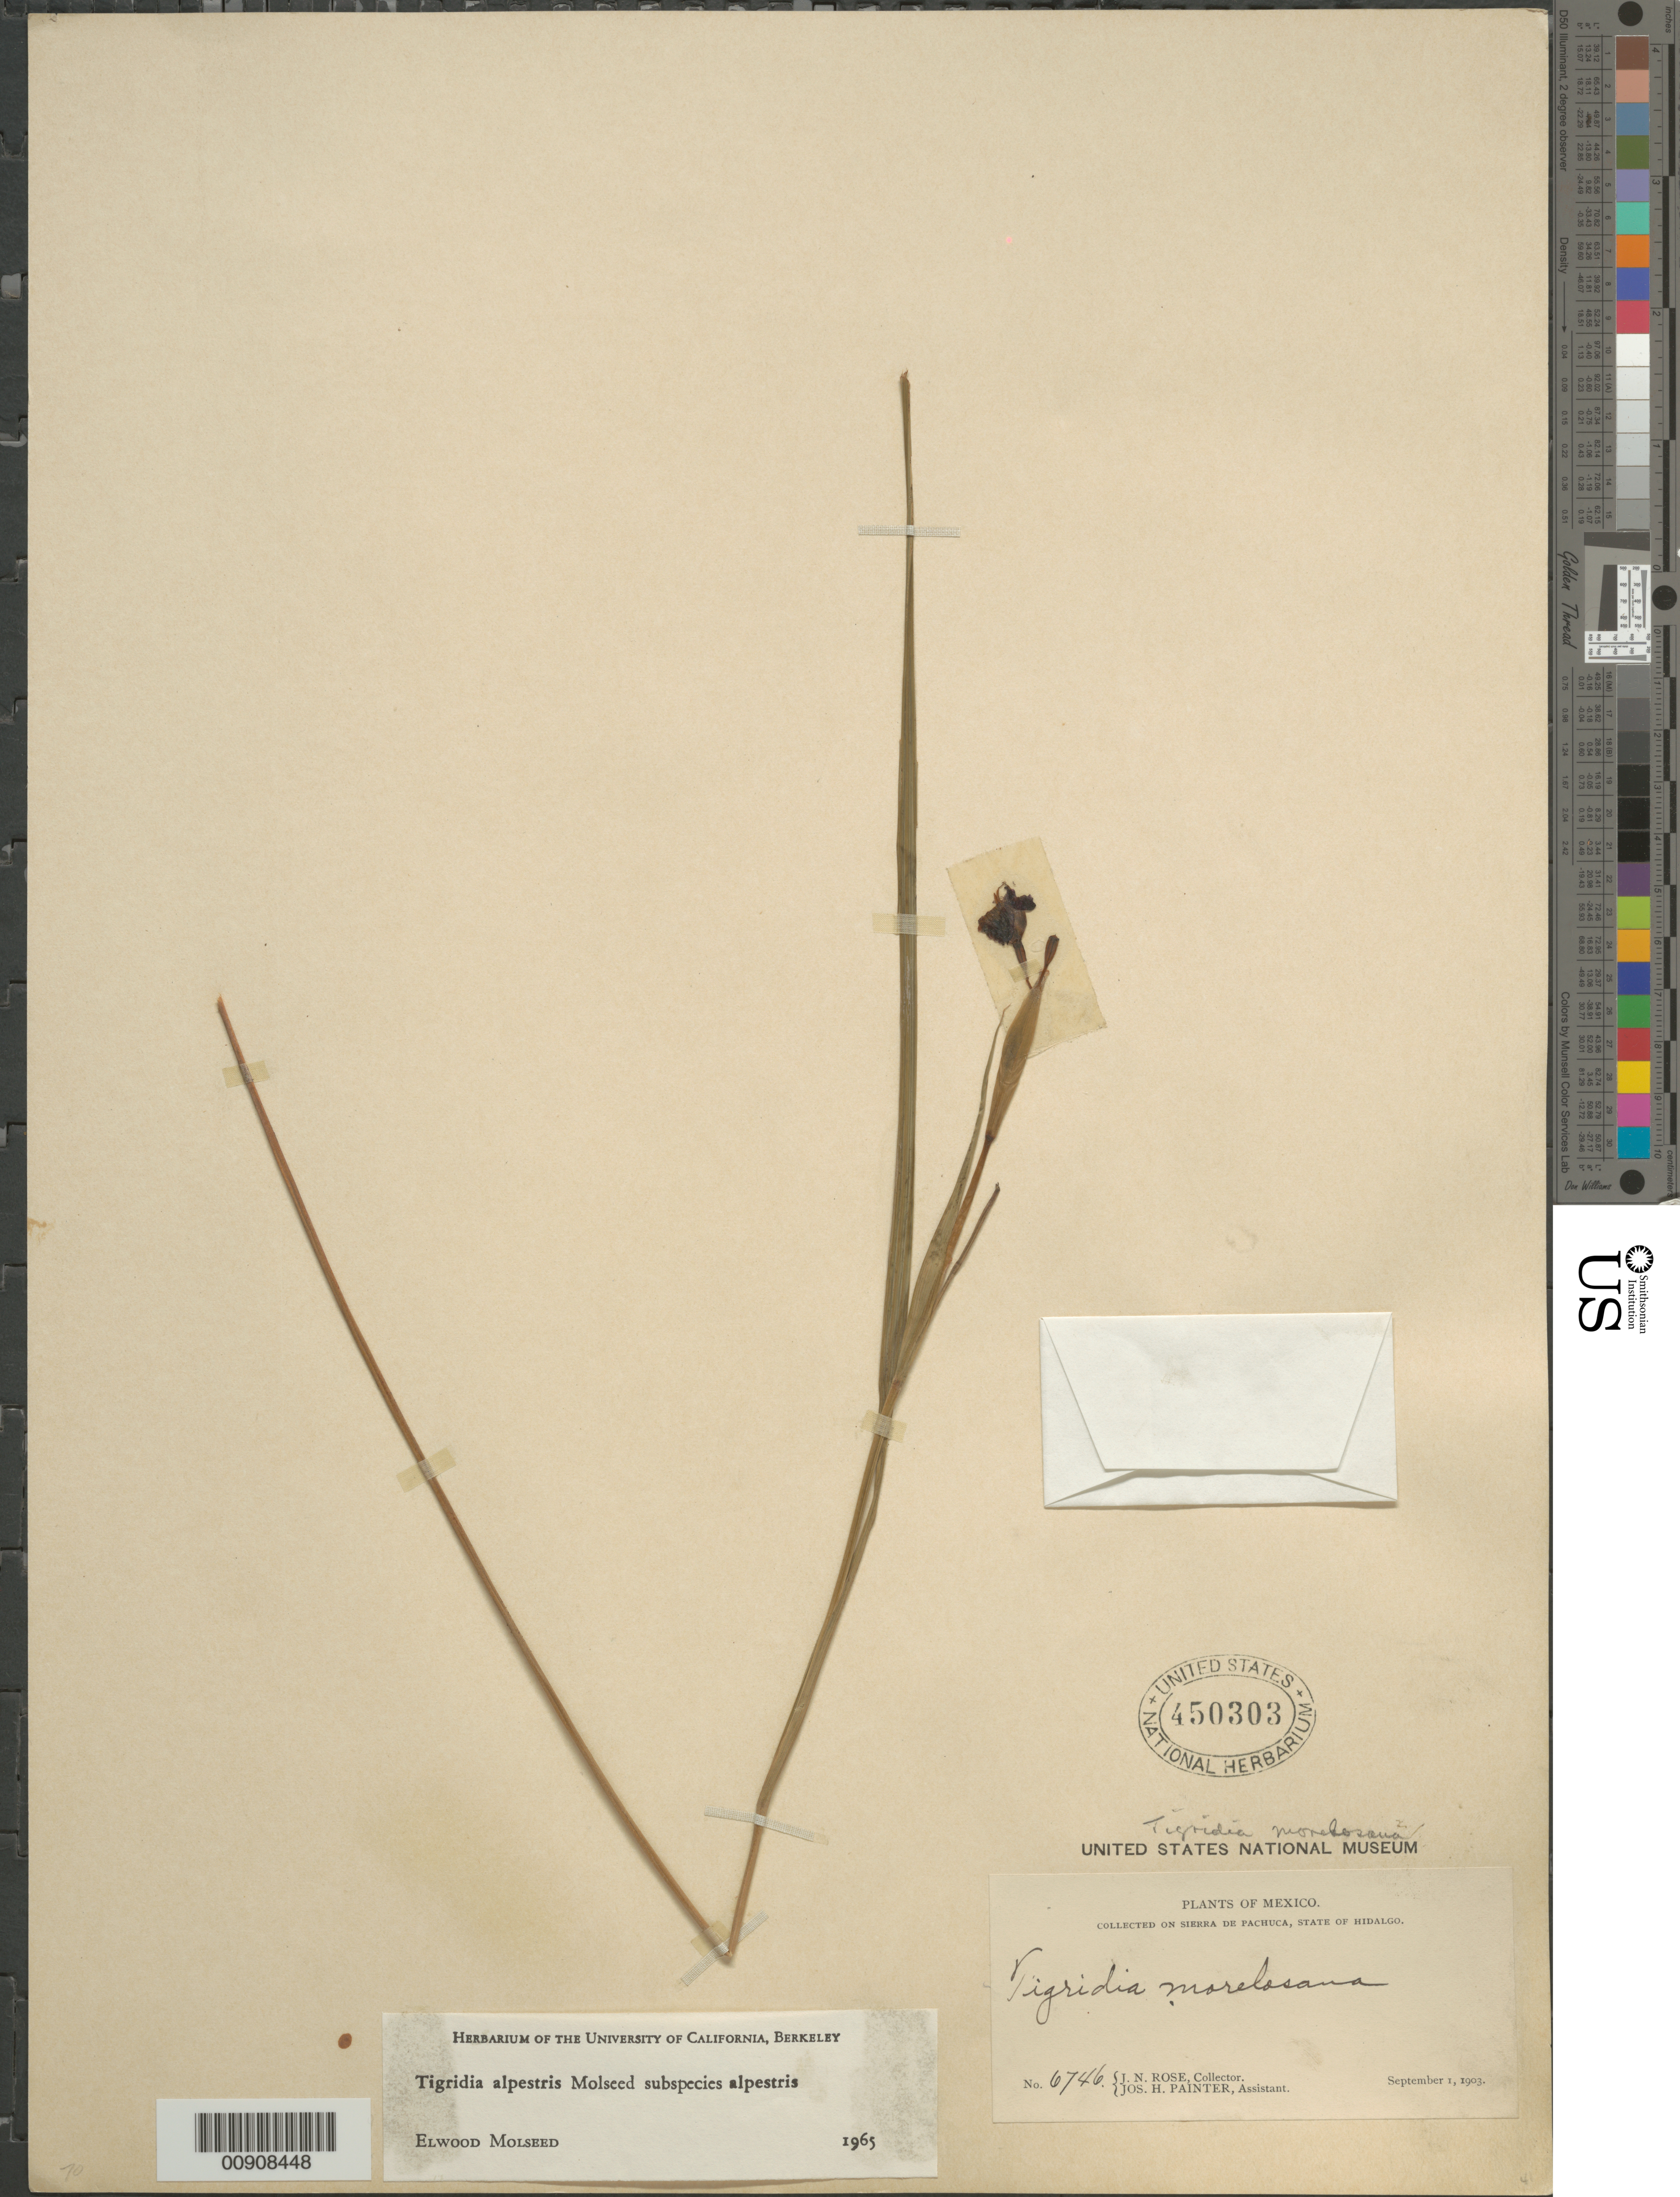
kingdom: Plantae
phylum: Tracheophyta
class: Liliopsida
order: Asparagales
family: Iridaceae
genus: Tigridia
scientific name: Tigridia alpestris subsp. alpestris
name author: Molseed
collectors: J. N. Rose & J. H. Painter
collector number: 6746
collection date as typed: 01 Sep 1903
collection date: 1903-09-01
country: Mexico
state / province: Hidalgo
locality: Sierra de Pachuca, State of Hidalgo.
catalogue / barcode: US 450303